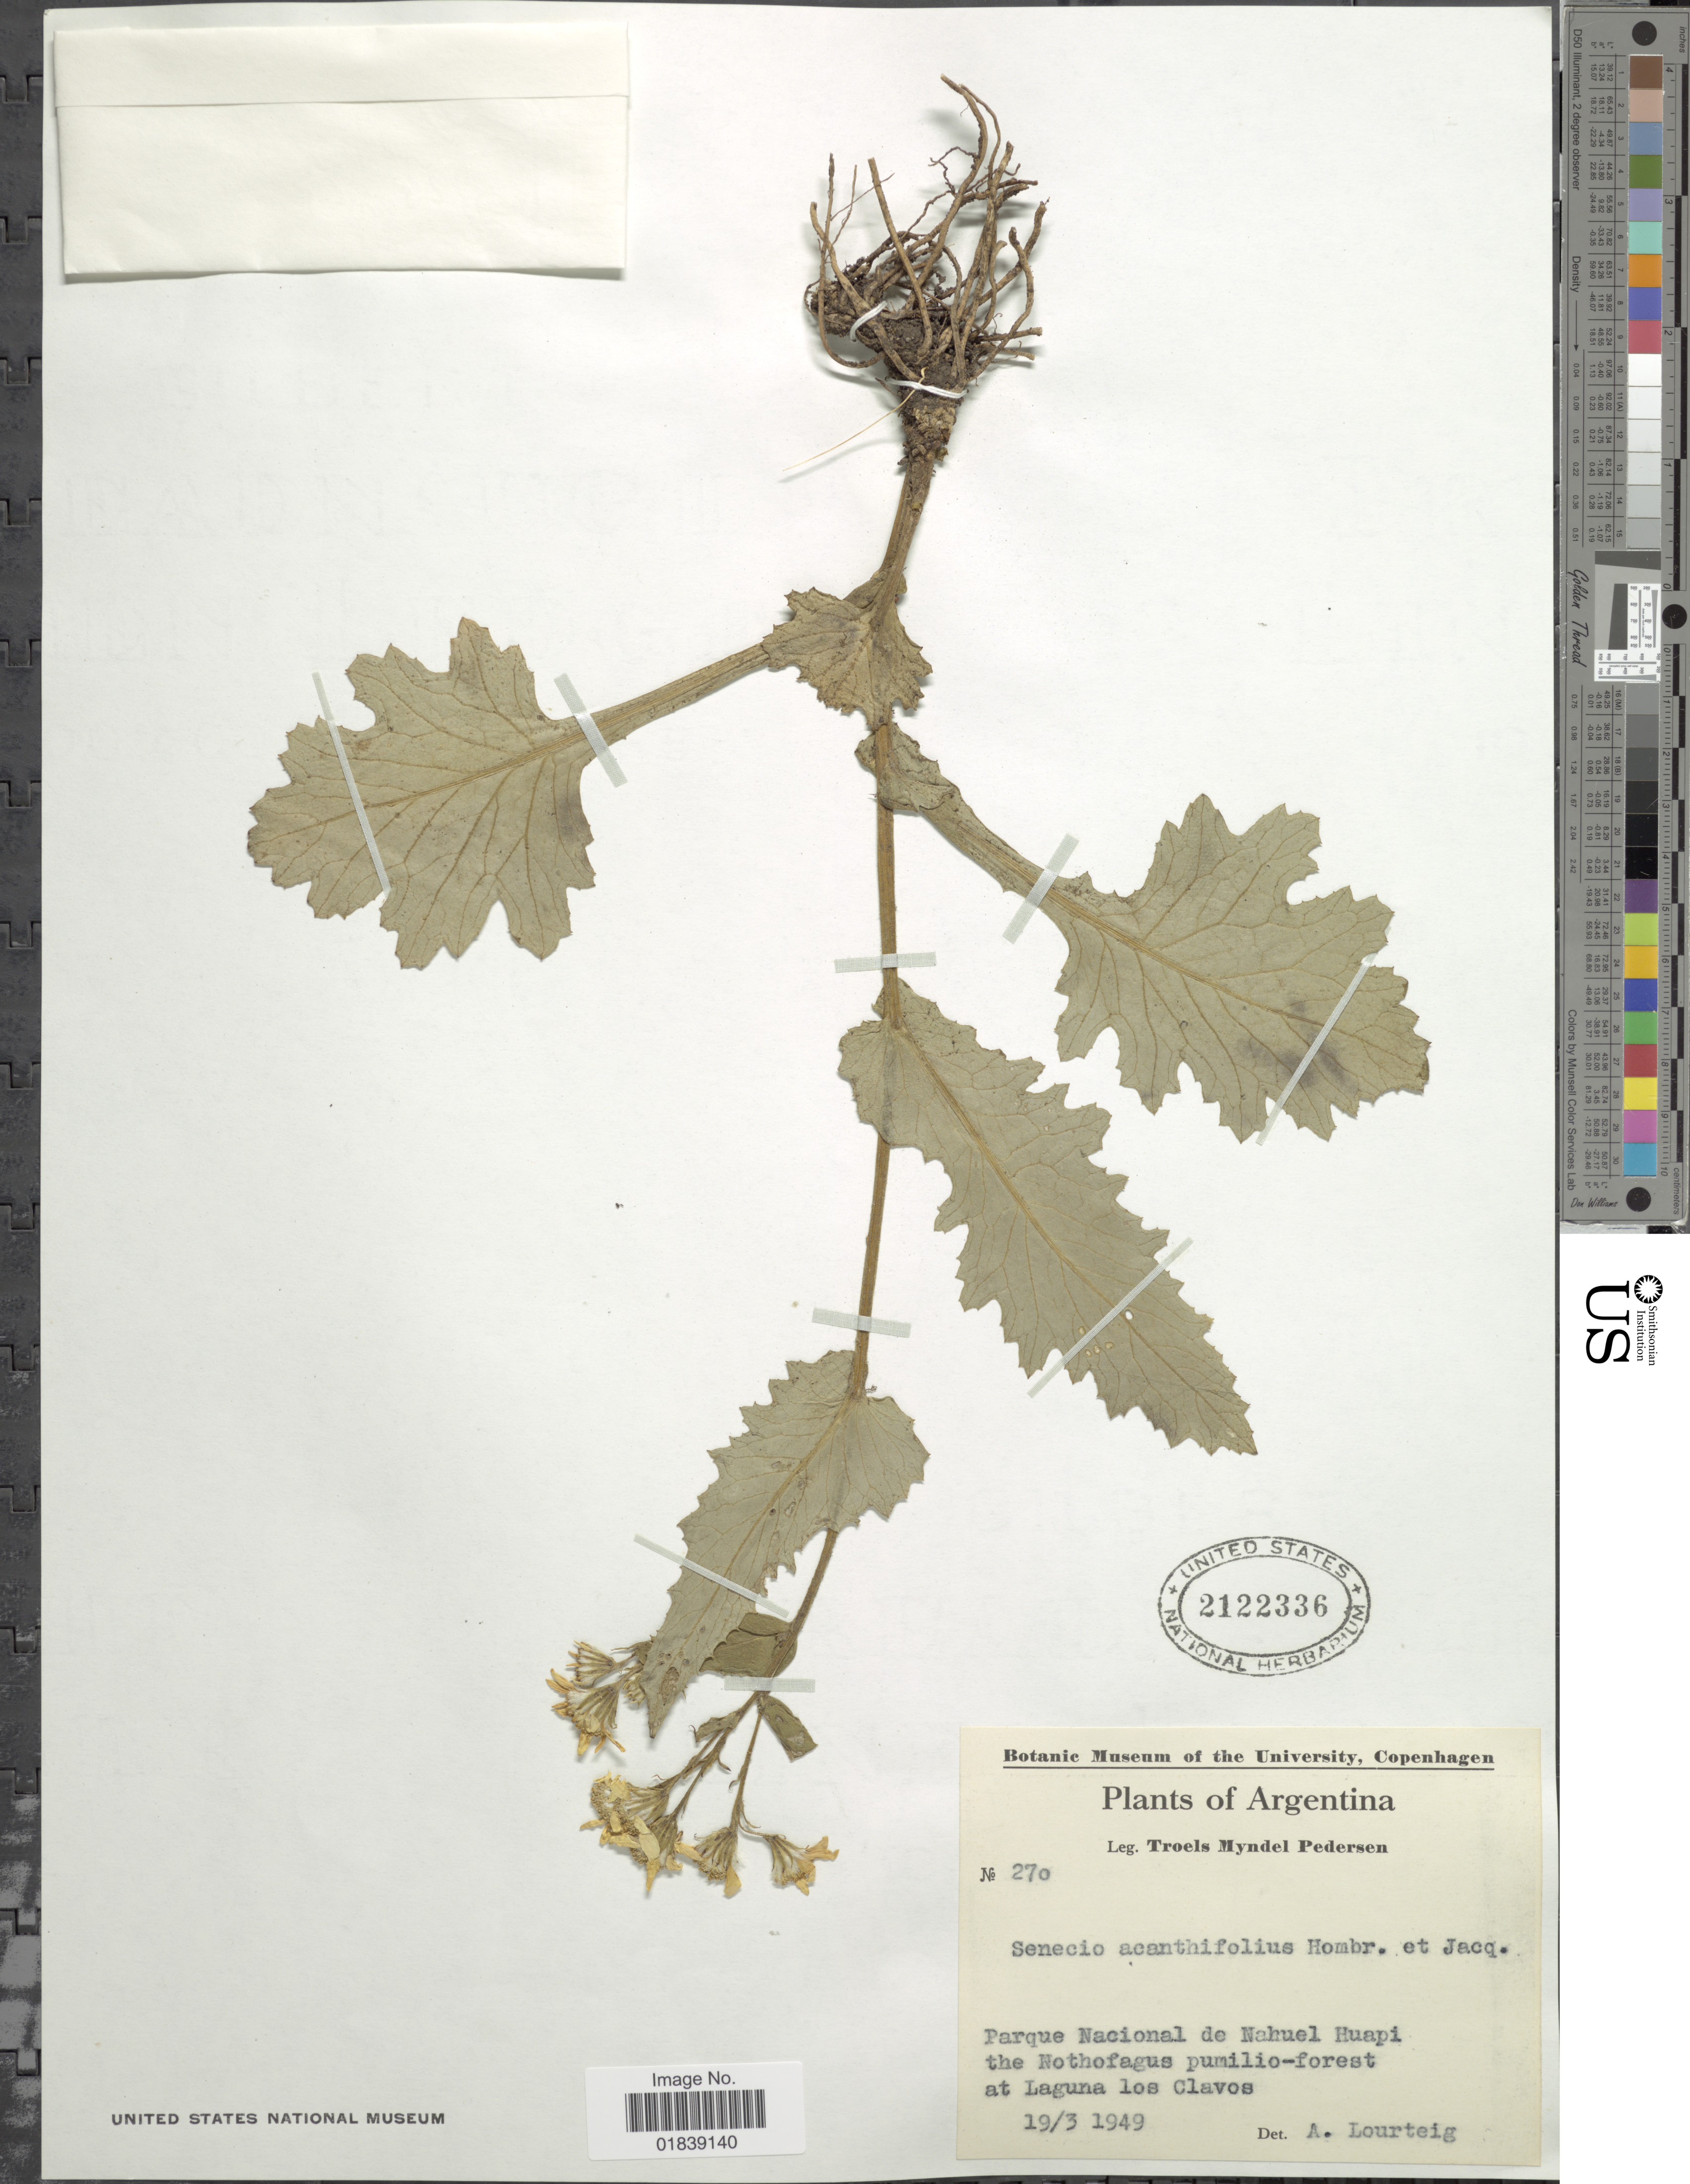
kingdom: Plantae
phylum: Tracheophyta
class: Magnoliopsida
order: Asterales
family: Asteraceae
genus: Senecio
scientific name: Senecio acanthifolius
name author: Hombr. & Jacquinot ex Decne.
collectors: T. Pederson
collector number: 270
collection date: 1949-03-19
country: Argentina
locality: Parque Nacional de Nahuel Huapi, the Nothofagus pumilio-forest at Laguna Los Clavos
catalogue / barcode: US 2122336